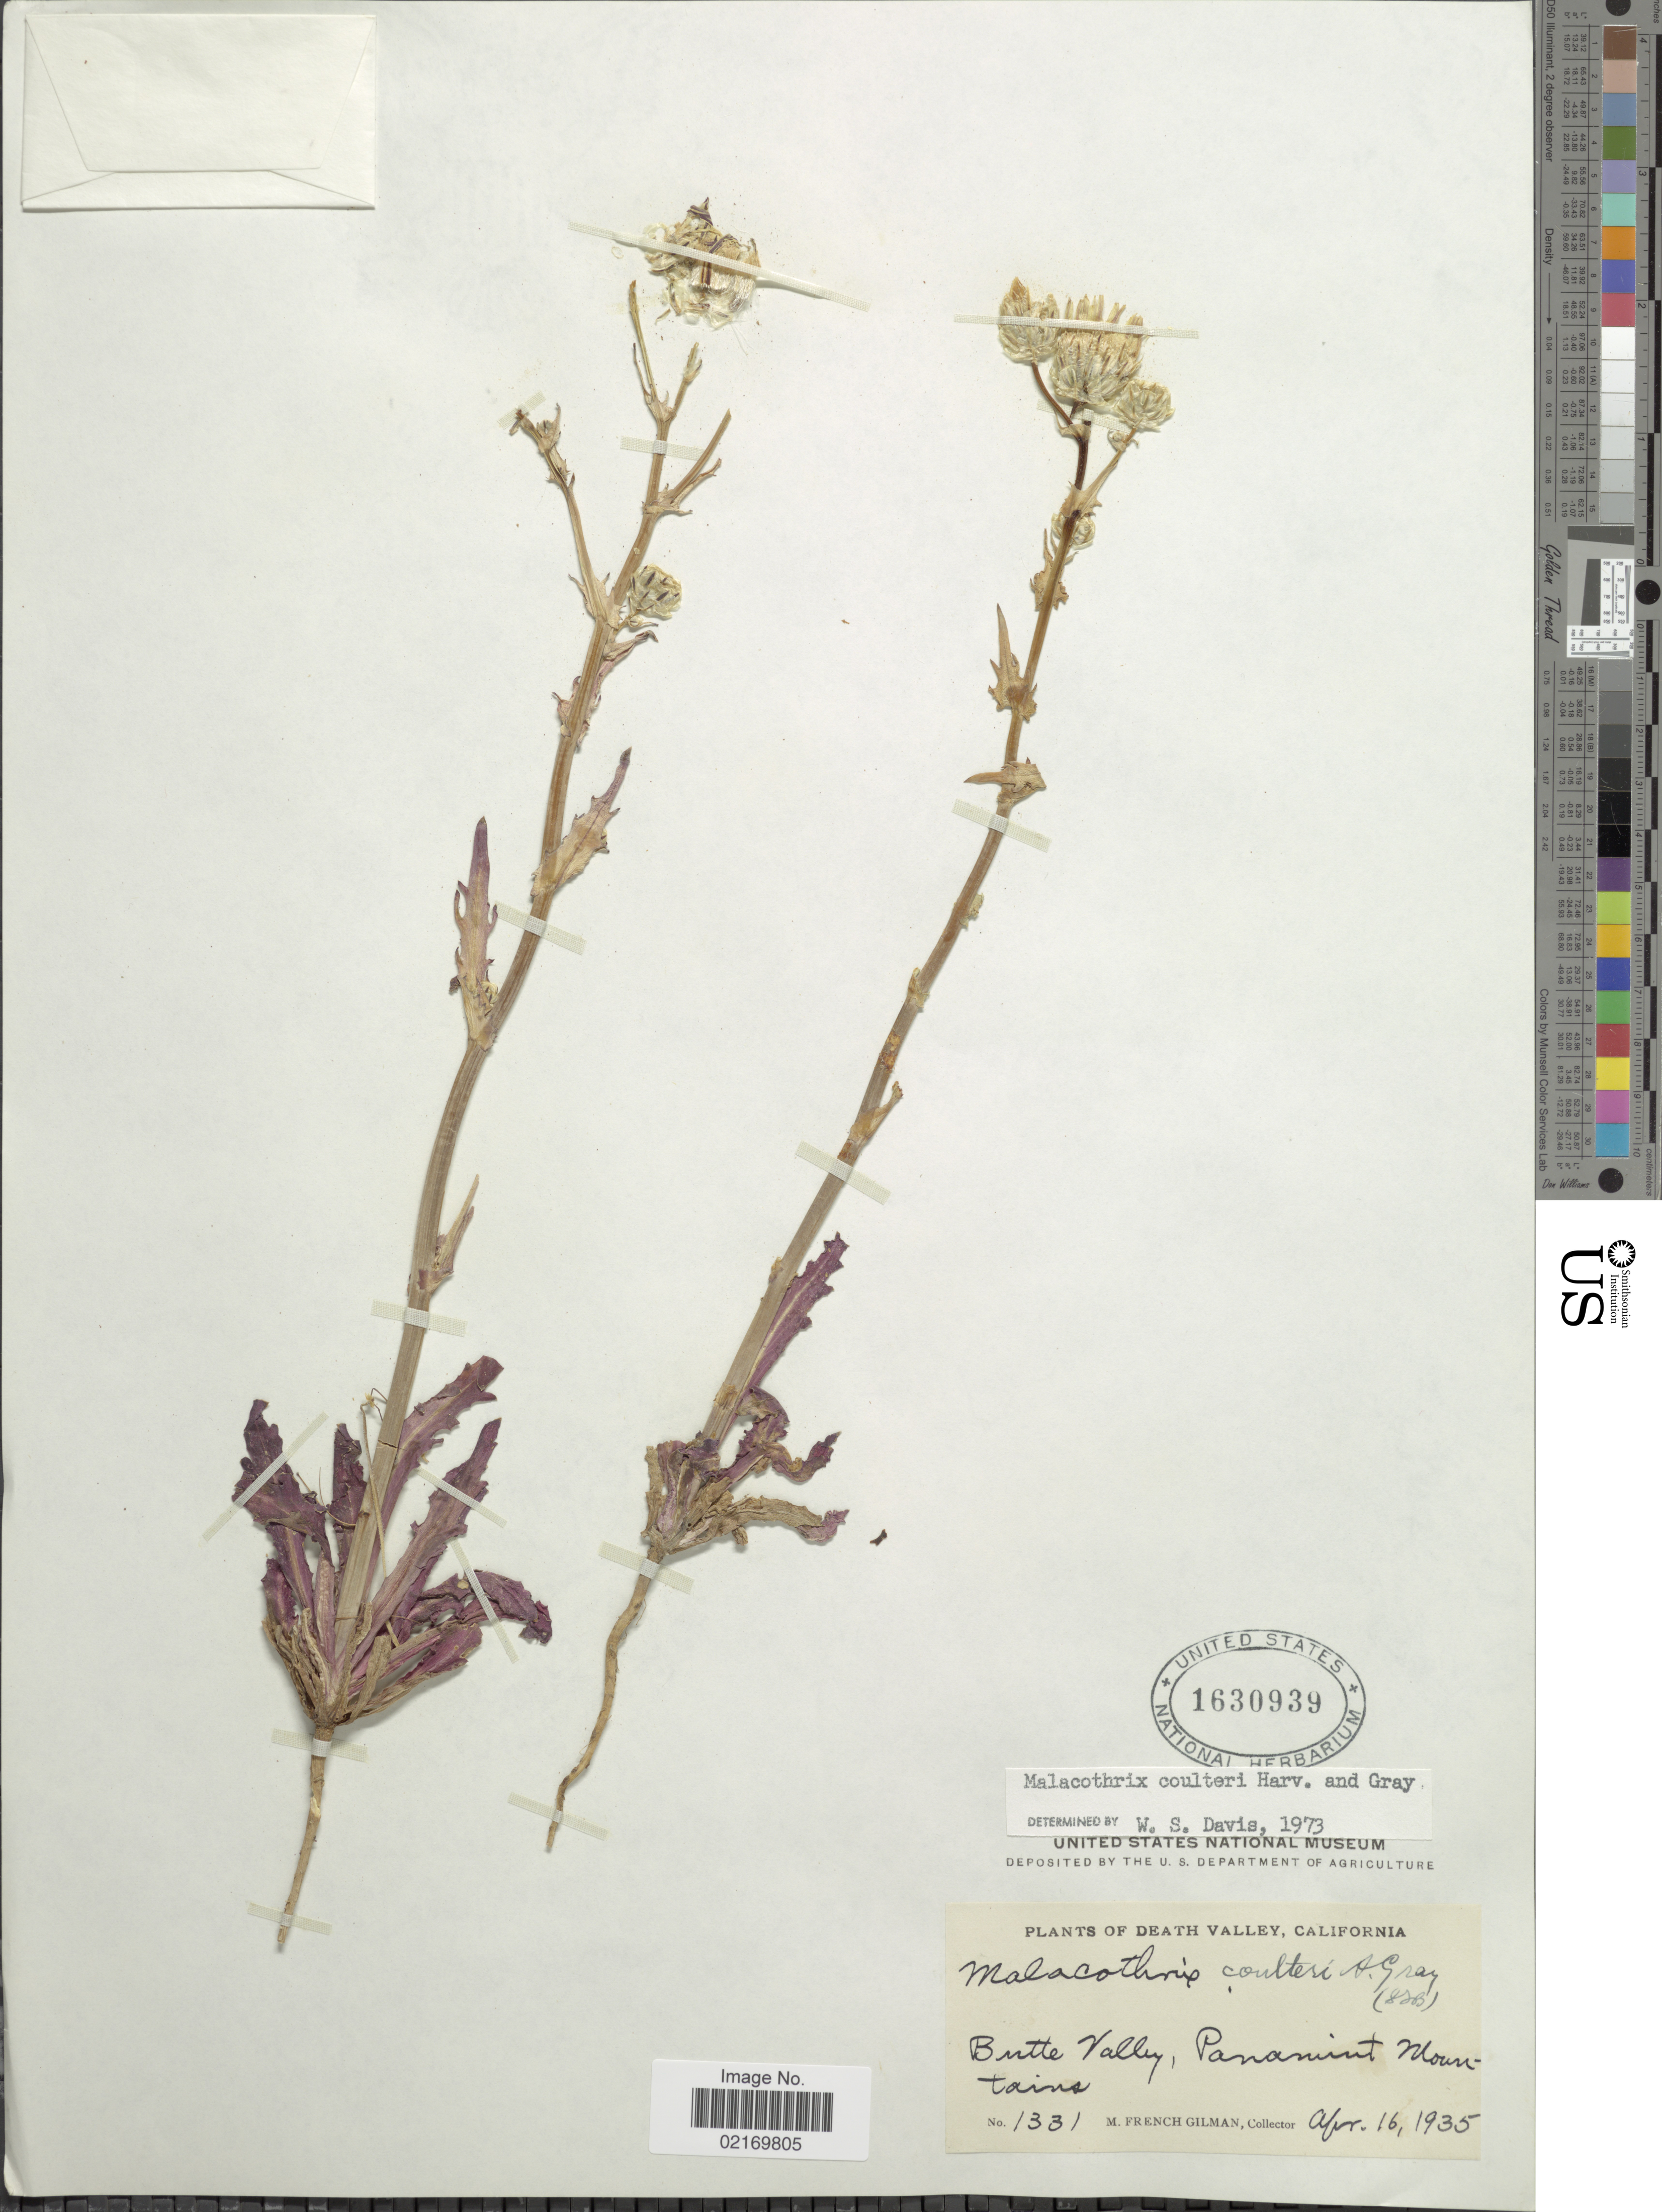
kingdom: Plantae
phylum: Tracheophyta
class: Magnoliopsida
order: Asterales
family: Asteraceae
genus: Malacothrix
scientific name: Malacothrix coulteri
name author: Harv. & A. Gray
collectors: M. F. Gilman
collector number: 1331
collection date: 1935-04-16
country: United States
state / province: California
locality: Death Valley, Butte Valley, Panamint Mountains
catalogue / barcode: US 1630939